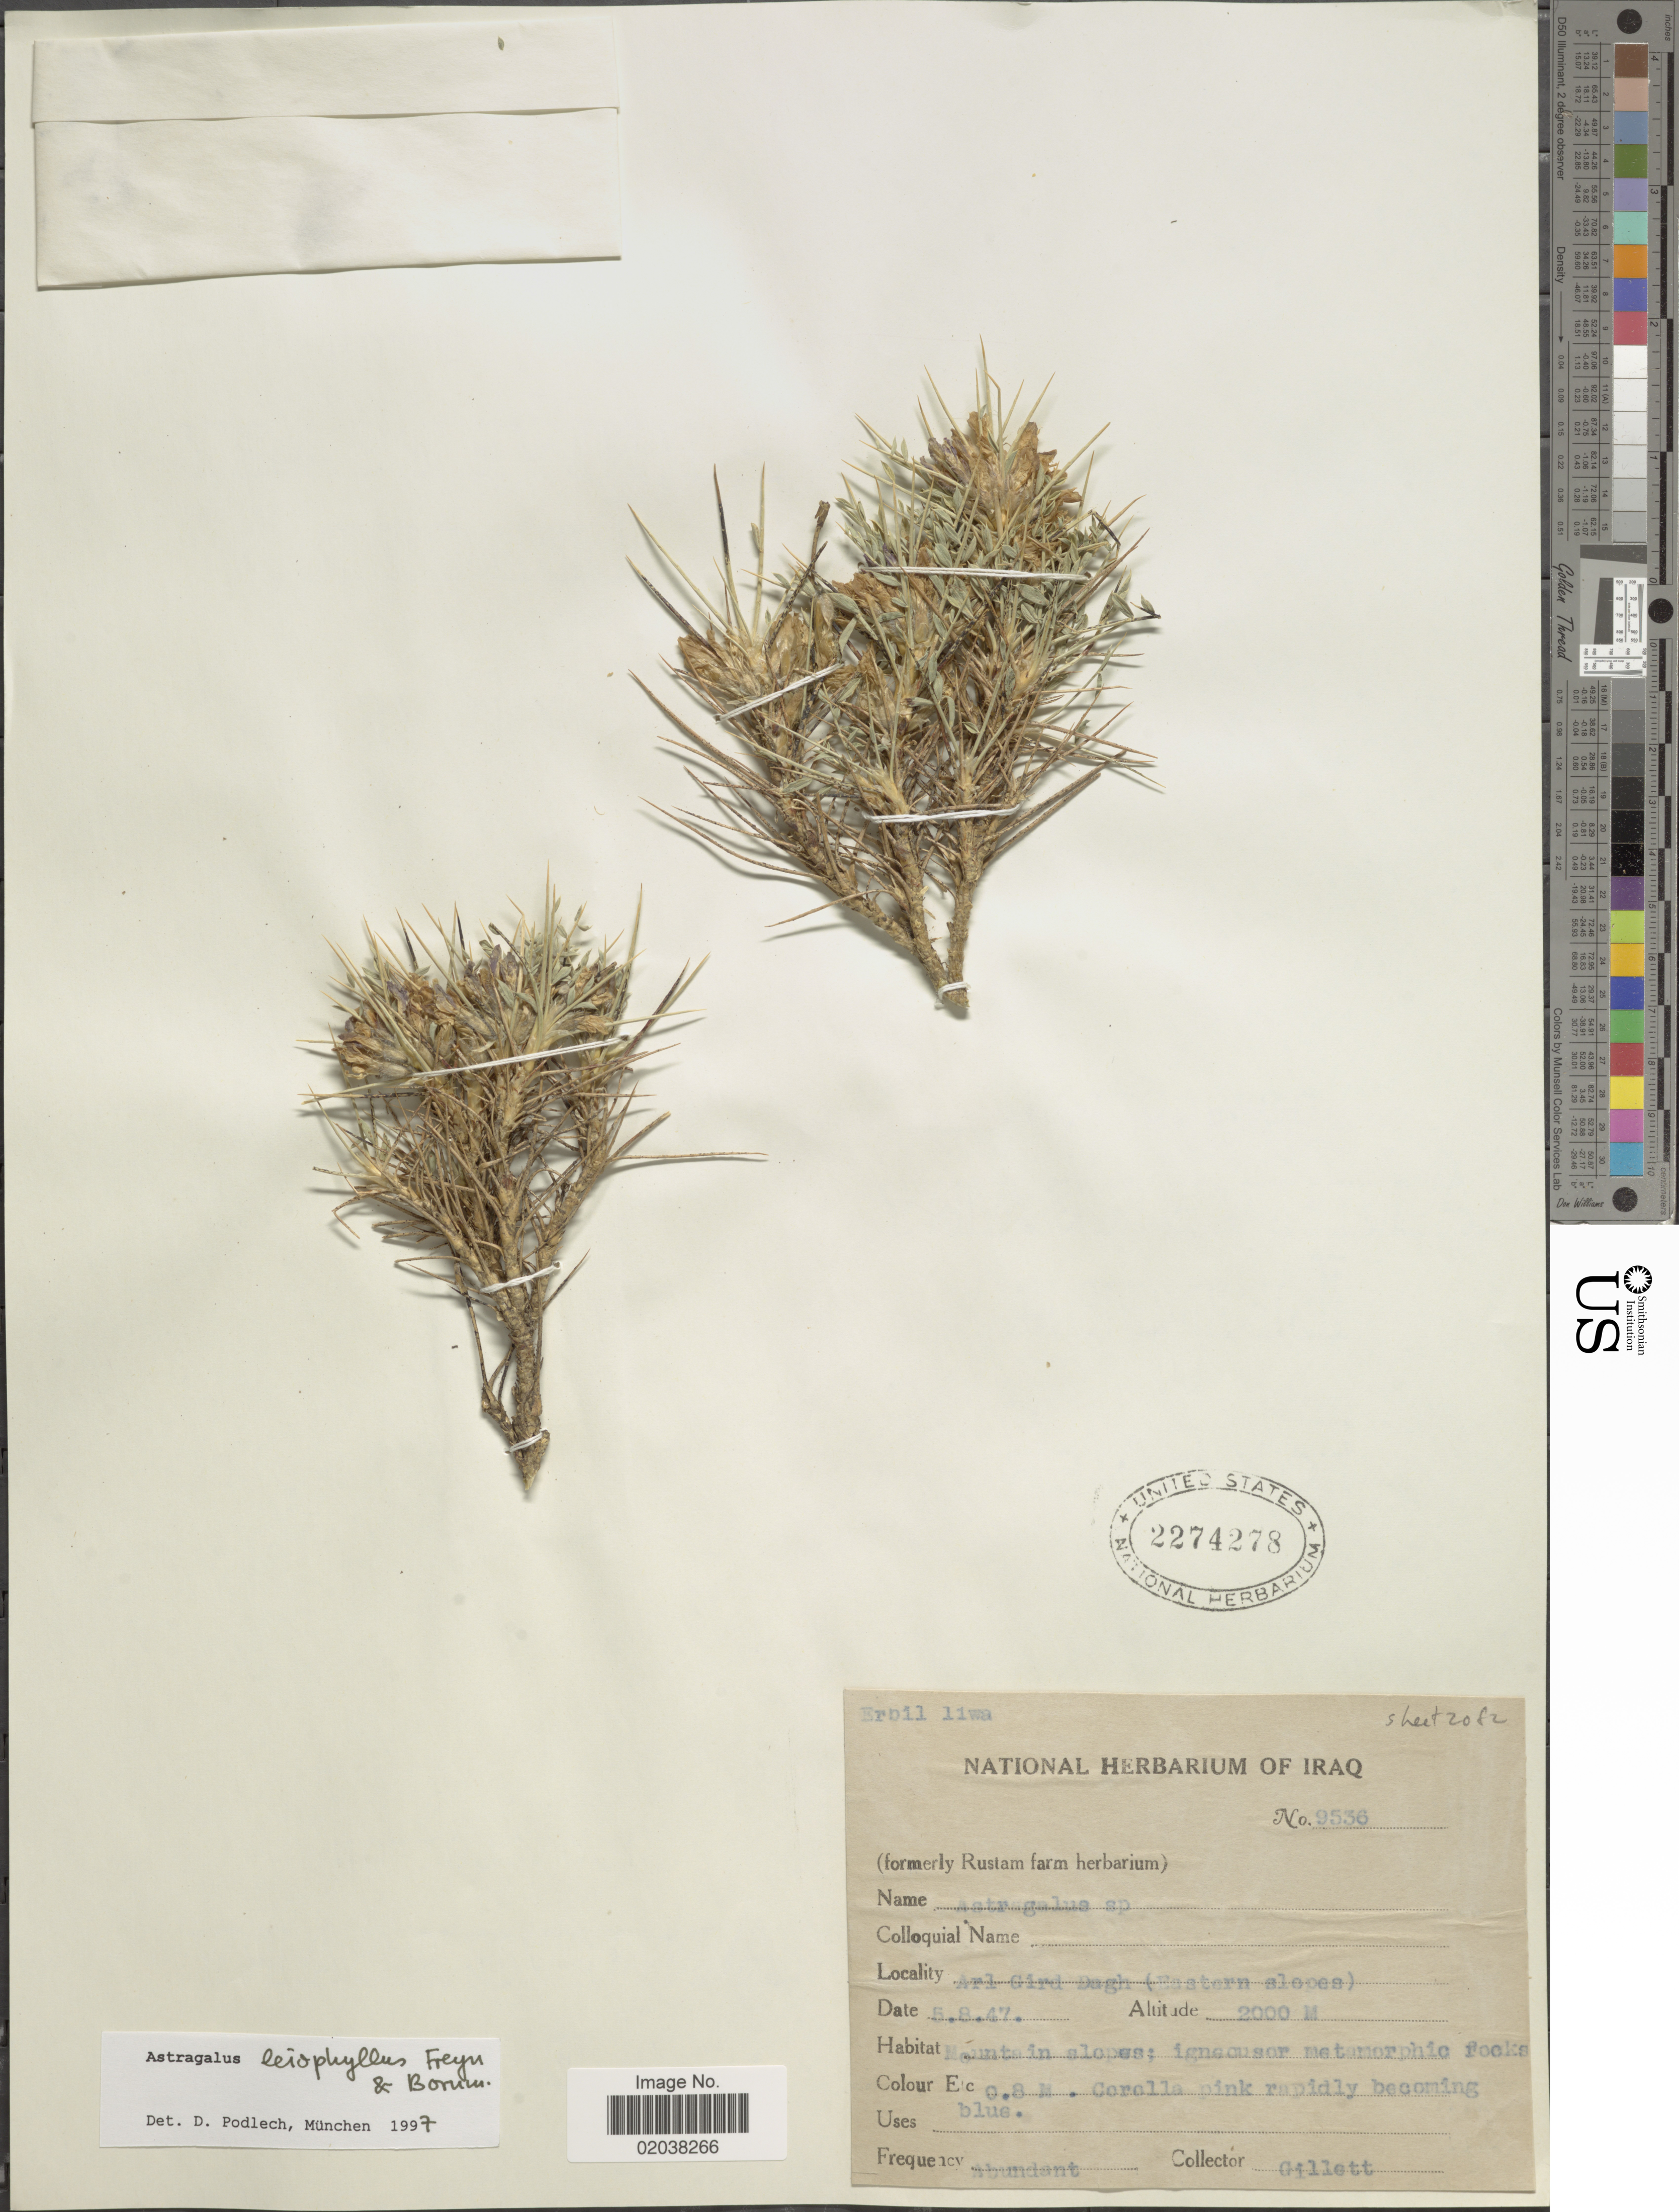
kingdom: Plantae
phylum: Tracheophyta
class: Magnoliopsida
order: Fabales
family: Fabaceae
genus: Astragalus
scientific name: Astragalus leiophyllus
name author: Freyn & Bornm.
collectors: Gillett, --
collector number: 9536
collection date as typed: Transcribed d/m/y: 5/8/47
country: Iraq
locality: Arl Gird Dagh (Eastern slopes), Mountain slopes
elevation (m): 2000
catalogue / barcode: US 2274278